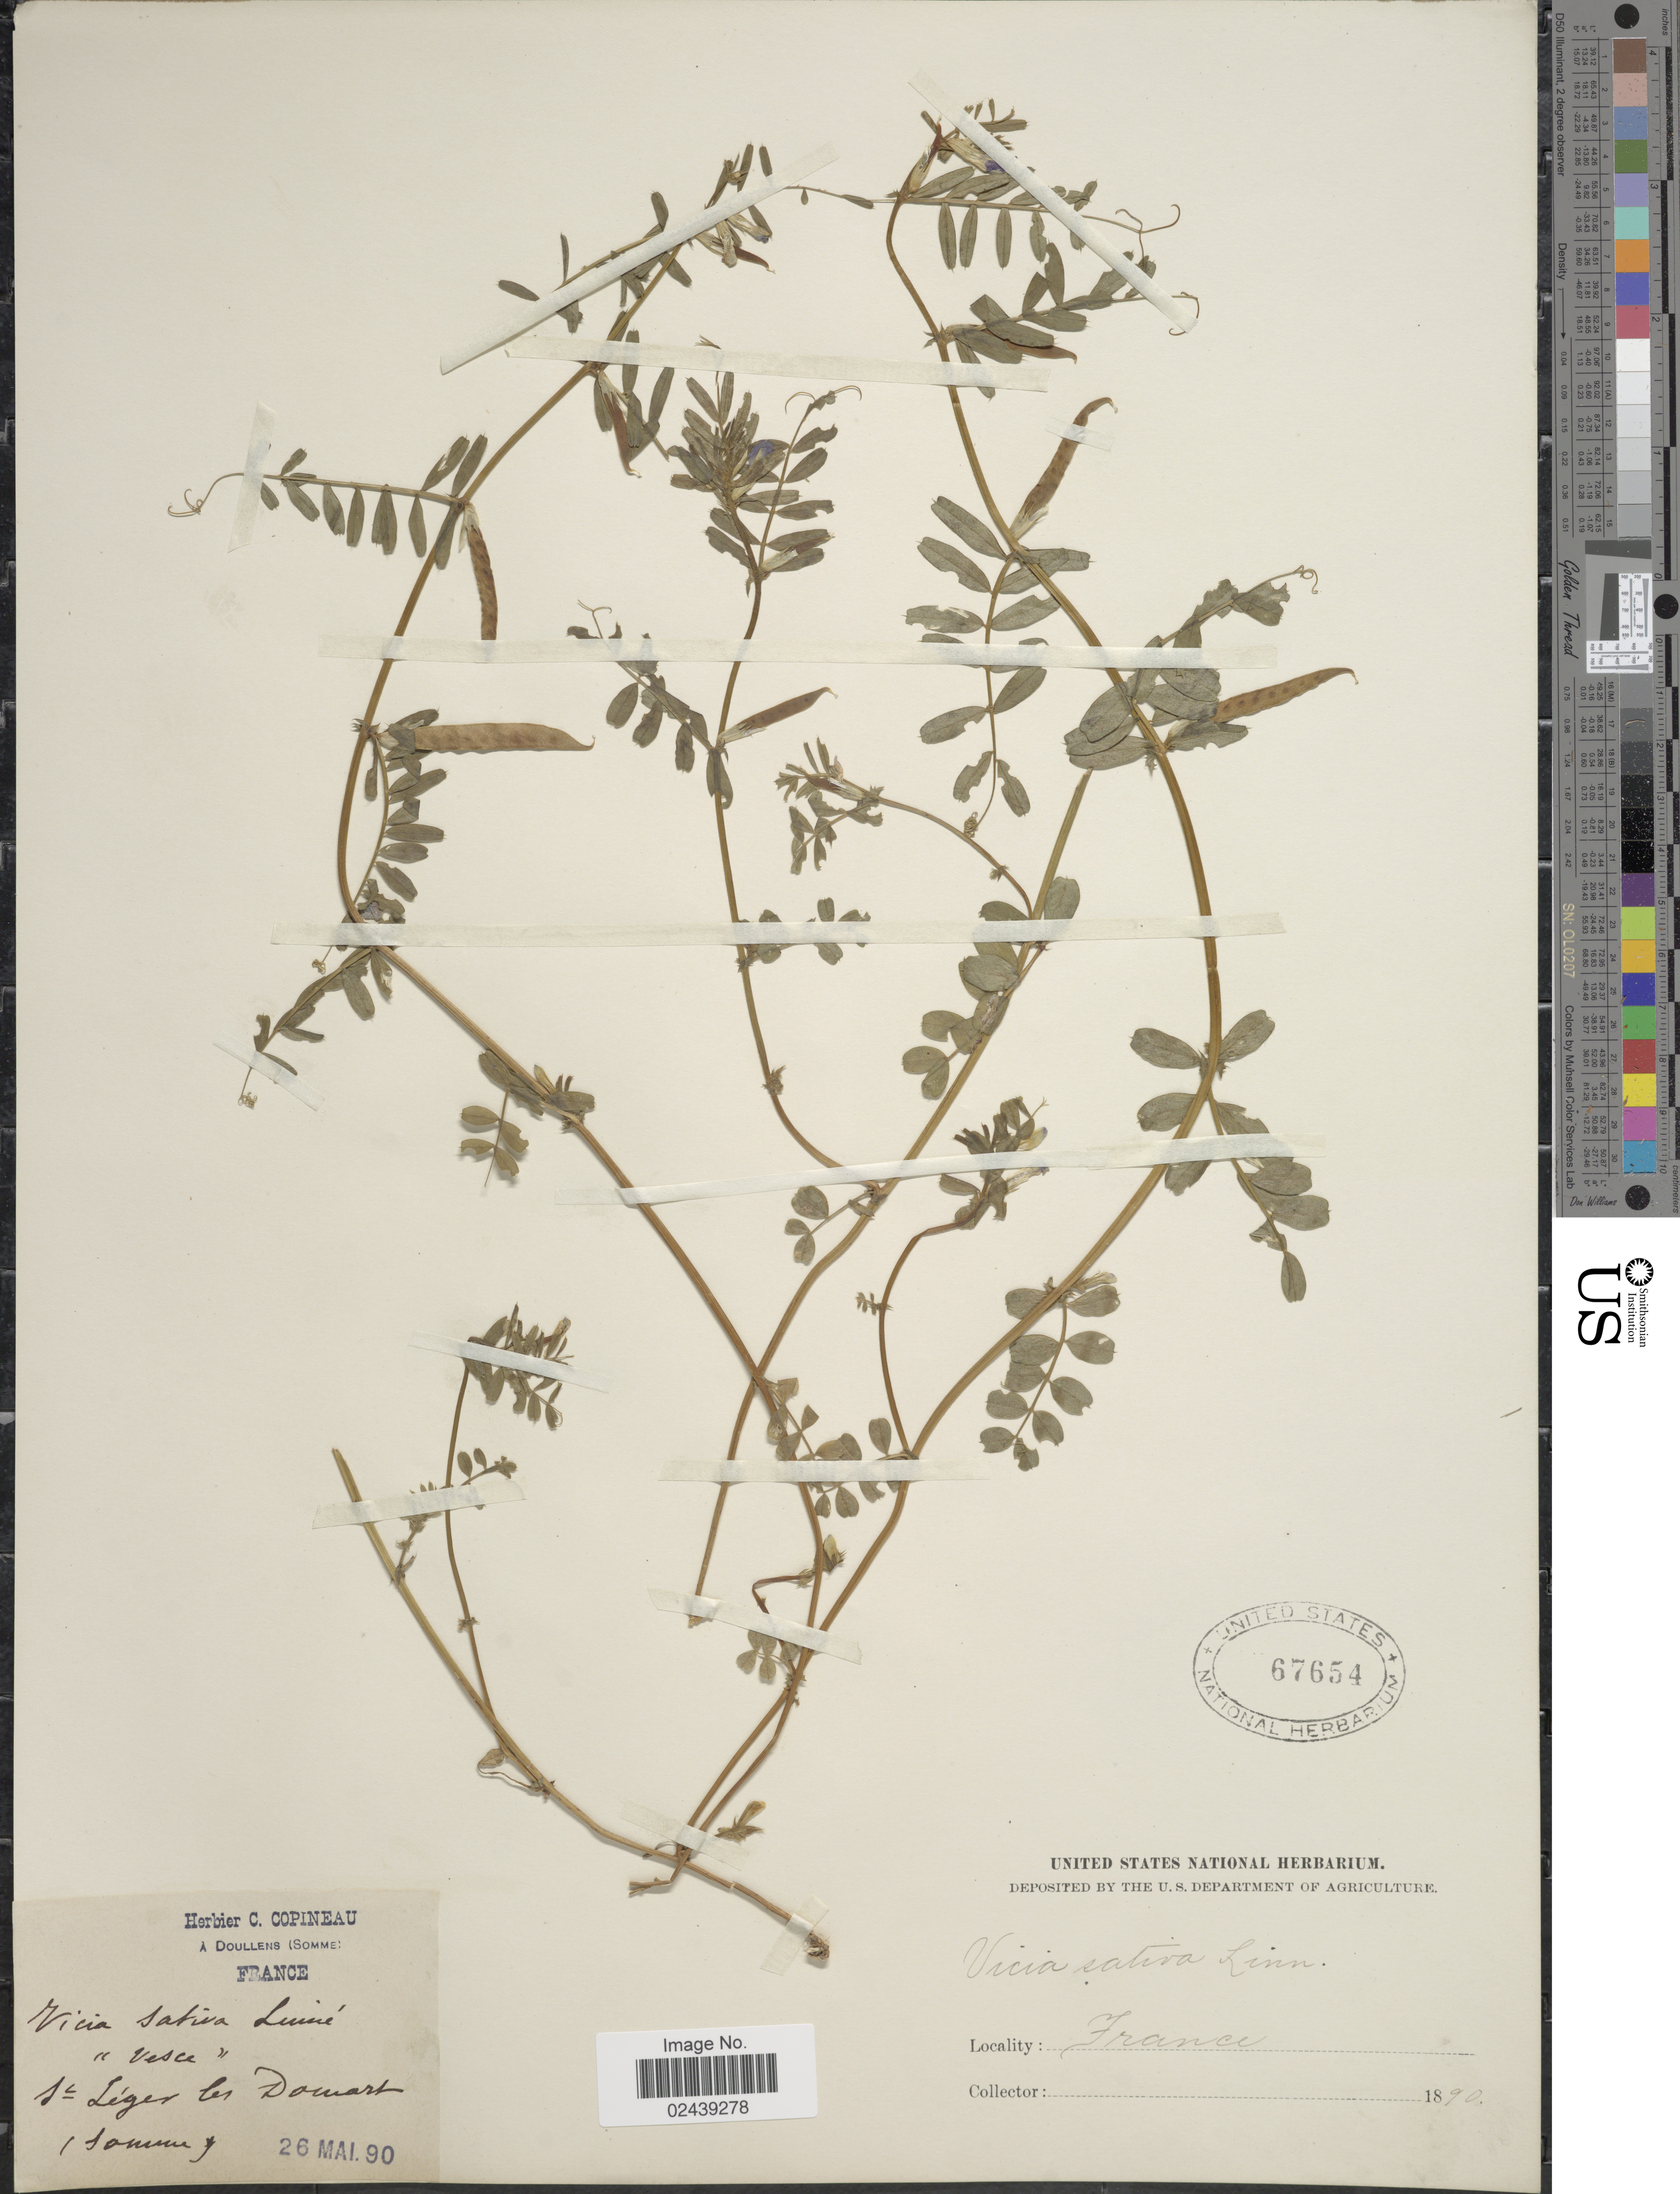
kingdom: Plantae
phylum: Tracheophyta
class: Magnoliopsida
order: Fabales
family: Fabaceae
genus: Vicia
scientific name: Vicia sativa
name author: L.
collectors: ex herb. C. Copineau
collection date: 1890-05-26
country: France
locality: St Leger les Domart (Somme)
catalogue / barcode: US 67654